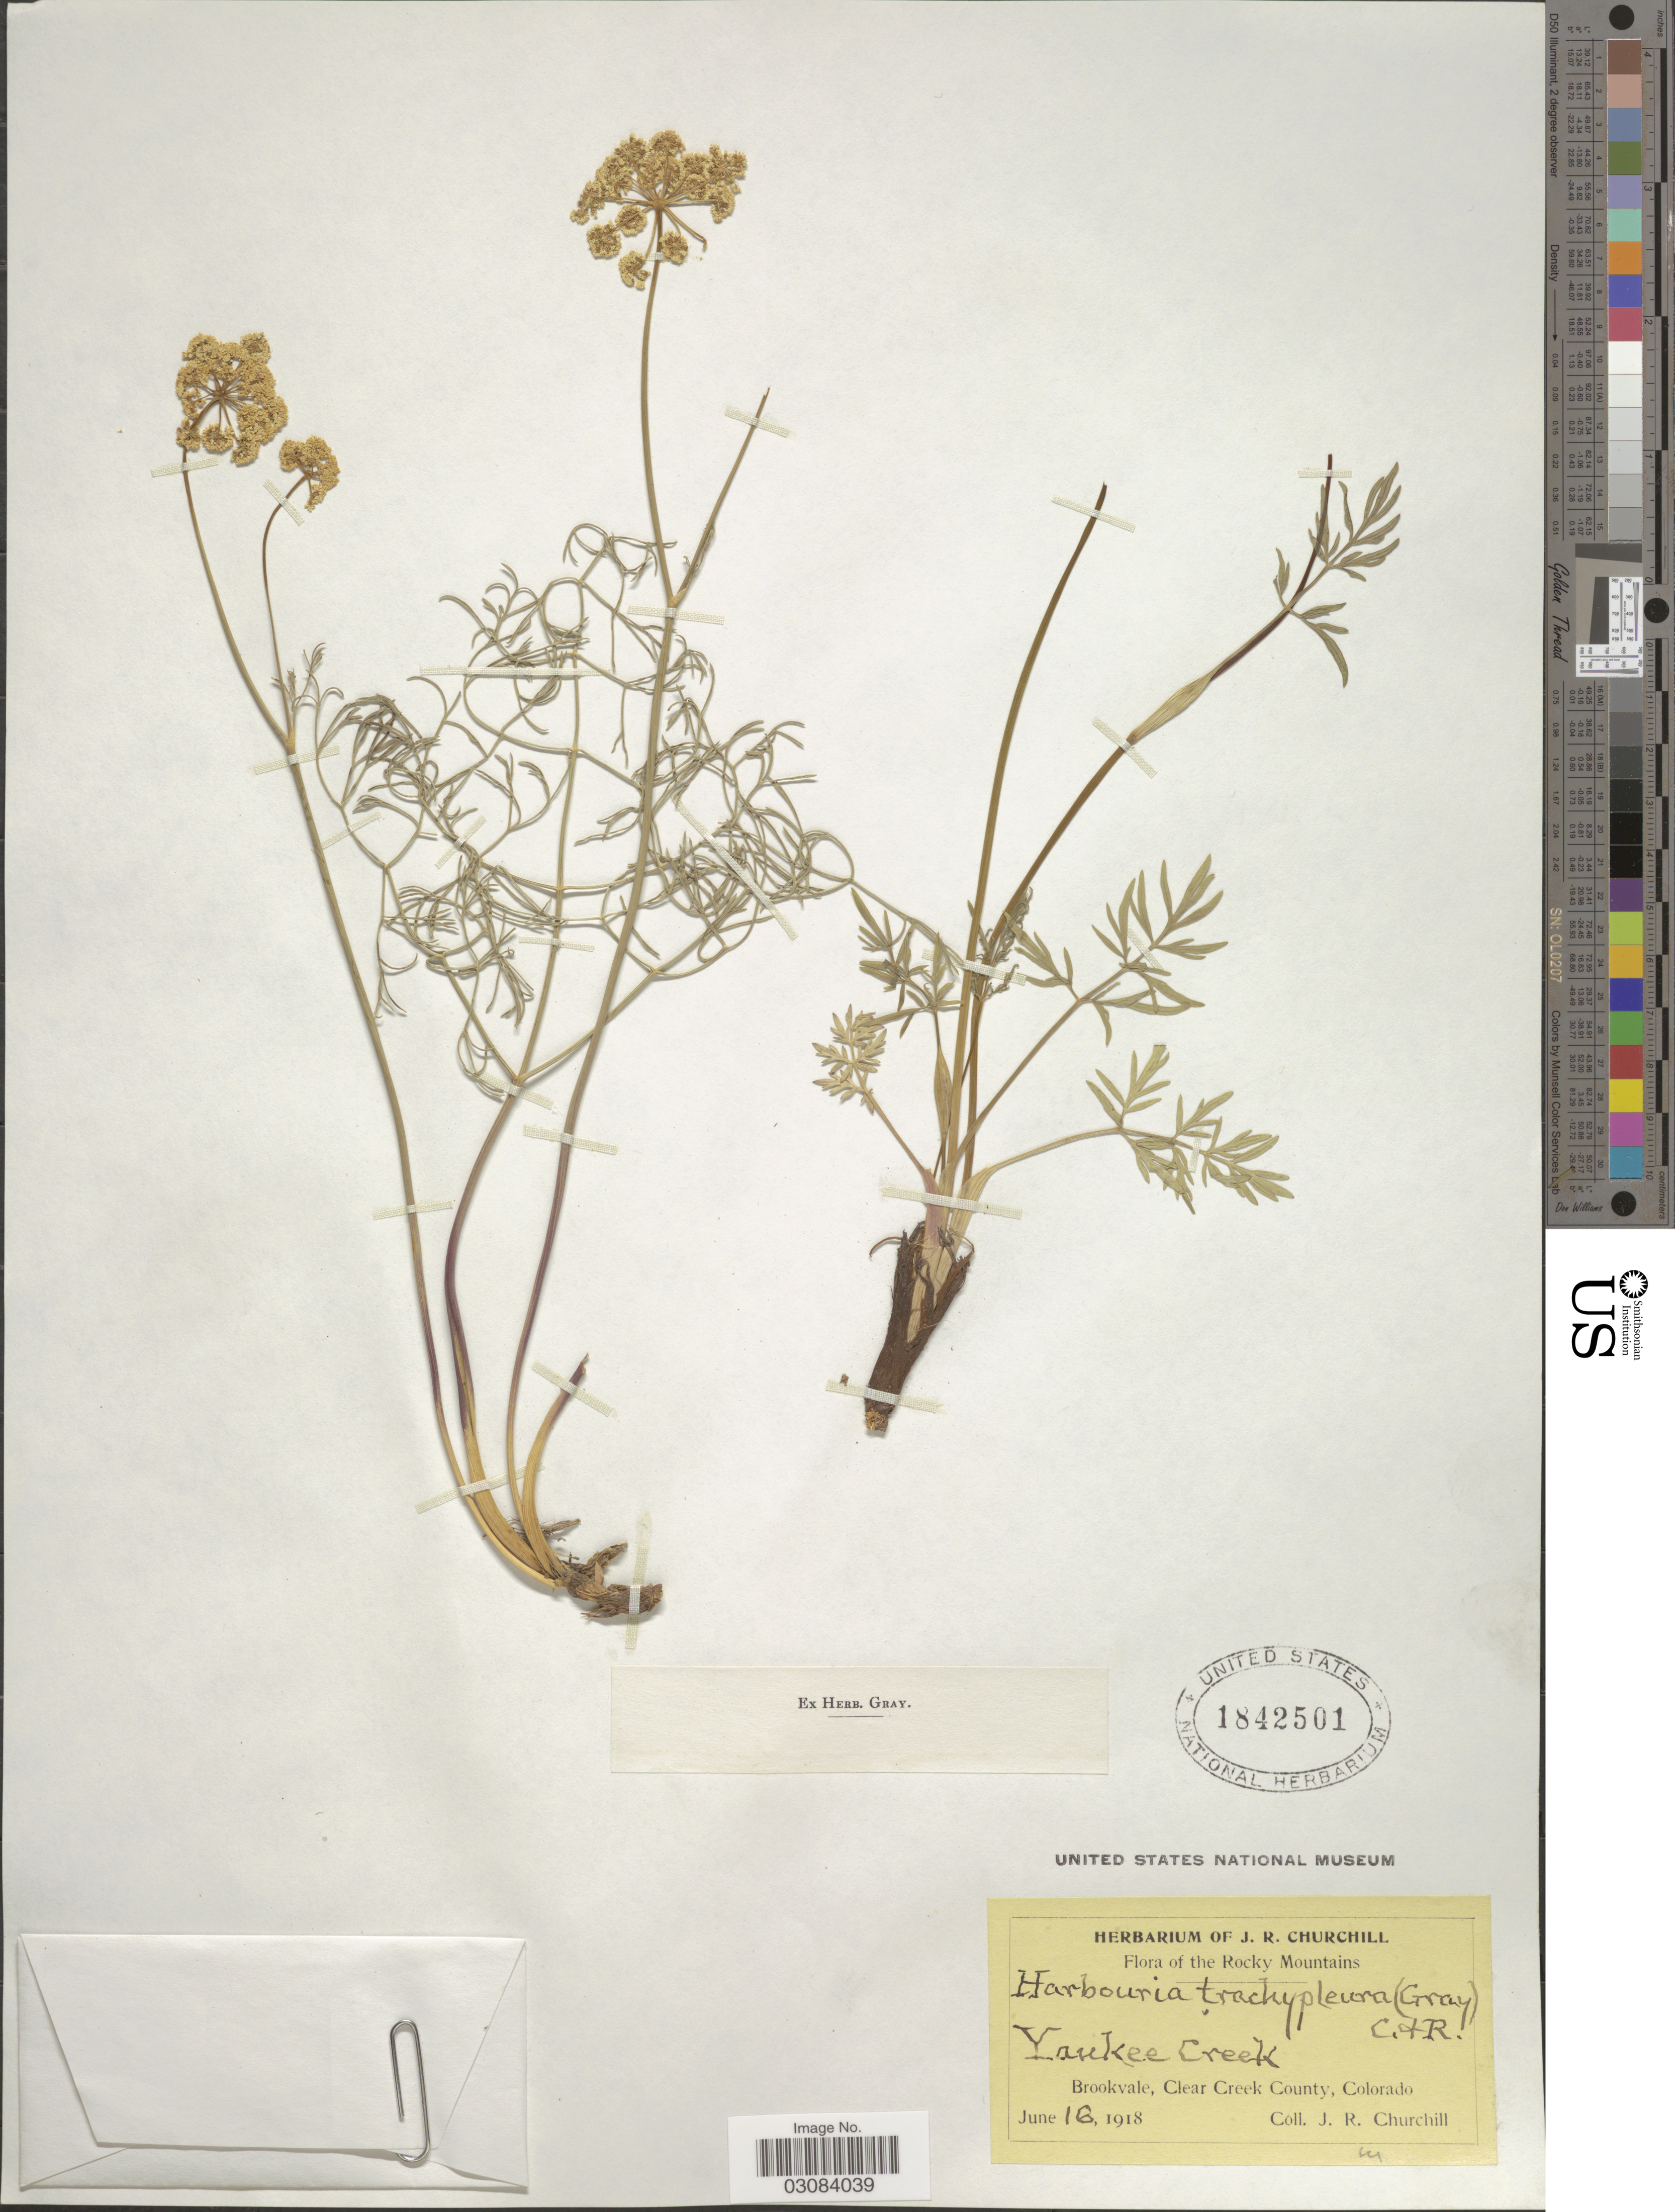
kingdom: Plantae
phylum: Tracheophyta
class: Magnoliopsida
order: Apiales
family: Apiaceae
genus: Harbouria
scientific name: Harbouria trachypleura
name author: (A. Gray) J.M. Coult. & Rose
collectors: J. Churchill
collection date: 1918-06-16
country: United States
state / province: Colorado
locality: Rocky Mountains. Yankee Creek. Brookvale, Clear Creek County.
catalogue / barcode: US 1842501